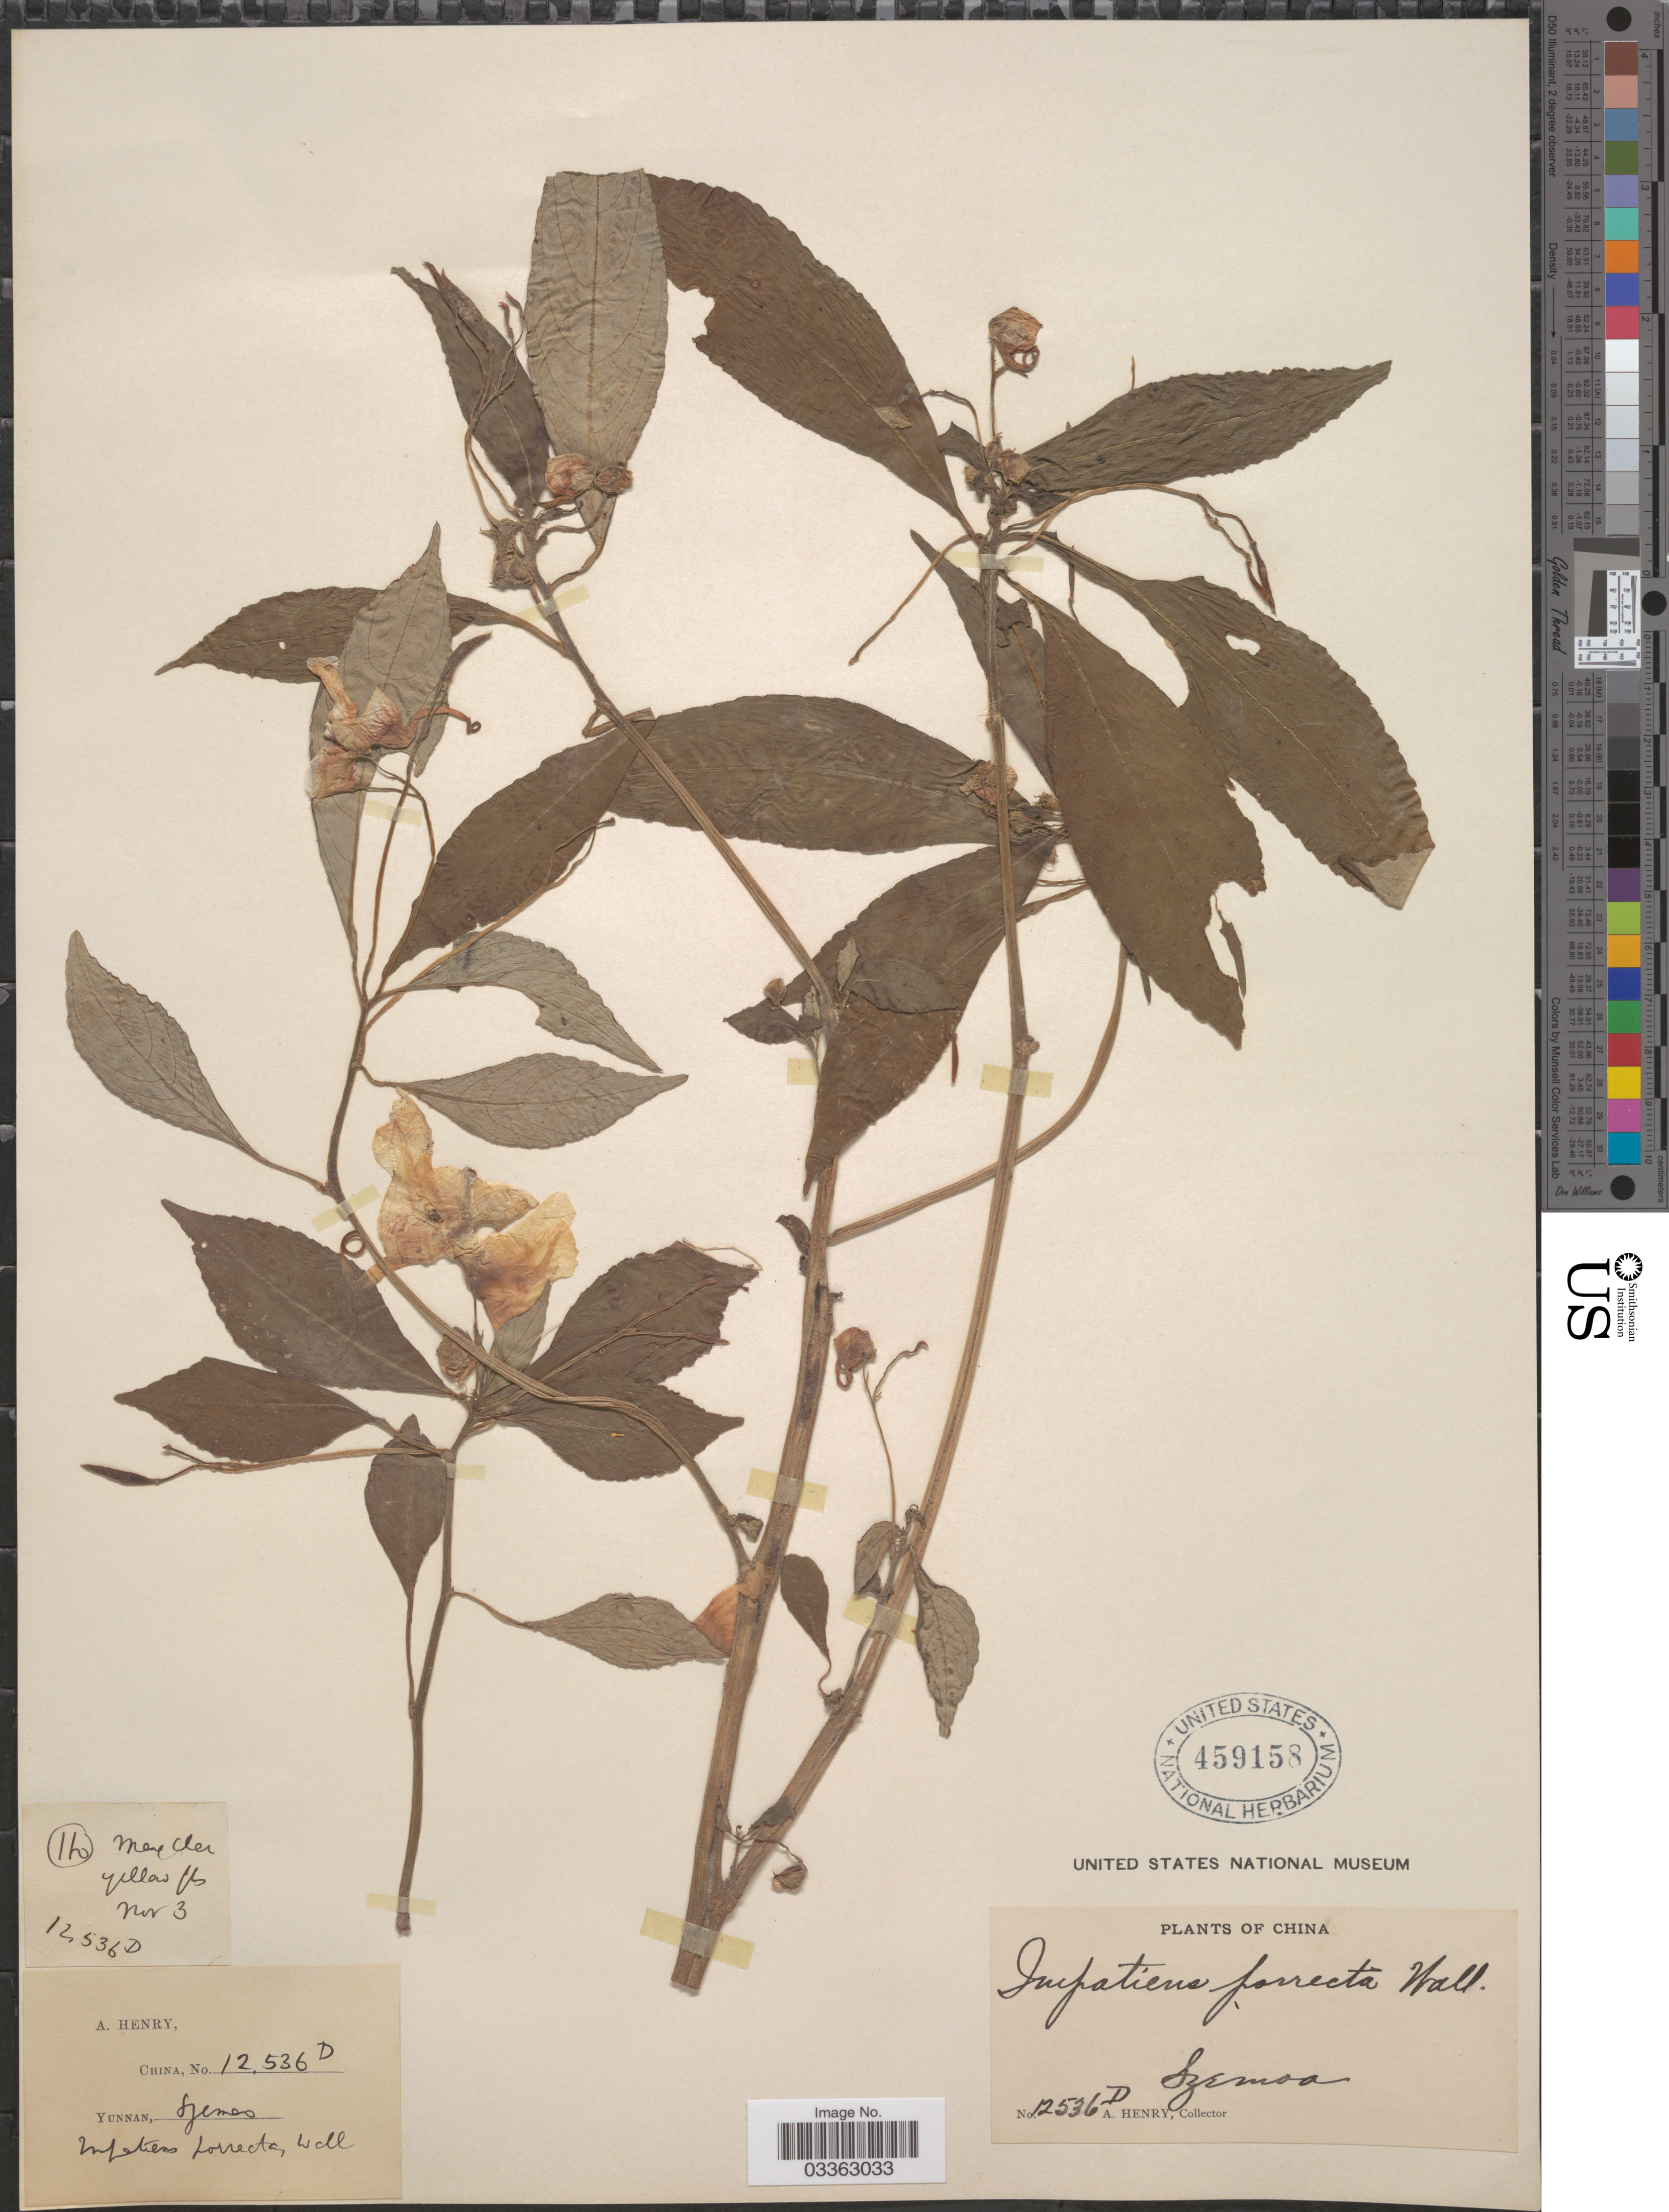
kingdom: Plantae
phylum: Tracheophyta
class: Magnoliopsida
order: Ericales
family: Balsaminaceae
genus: Impatiens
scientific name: Impatiens porrecta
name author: Wall.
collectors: A. Henry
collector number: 12536 D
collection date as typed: Transcribed d/m/y: /11/3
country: China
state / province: Yunnan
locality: Szemoa.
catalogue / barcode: US 459158